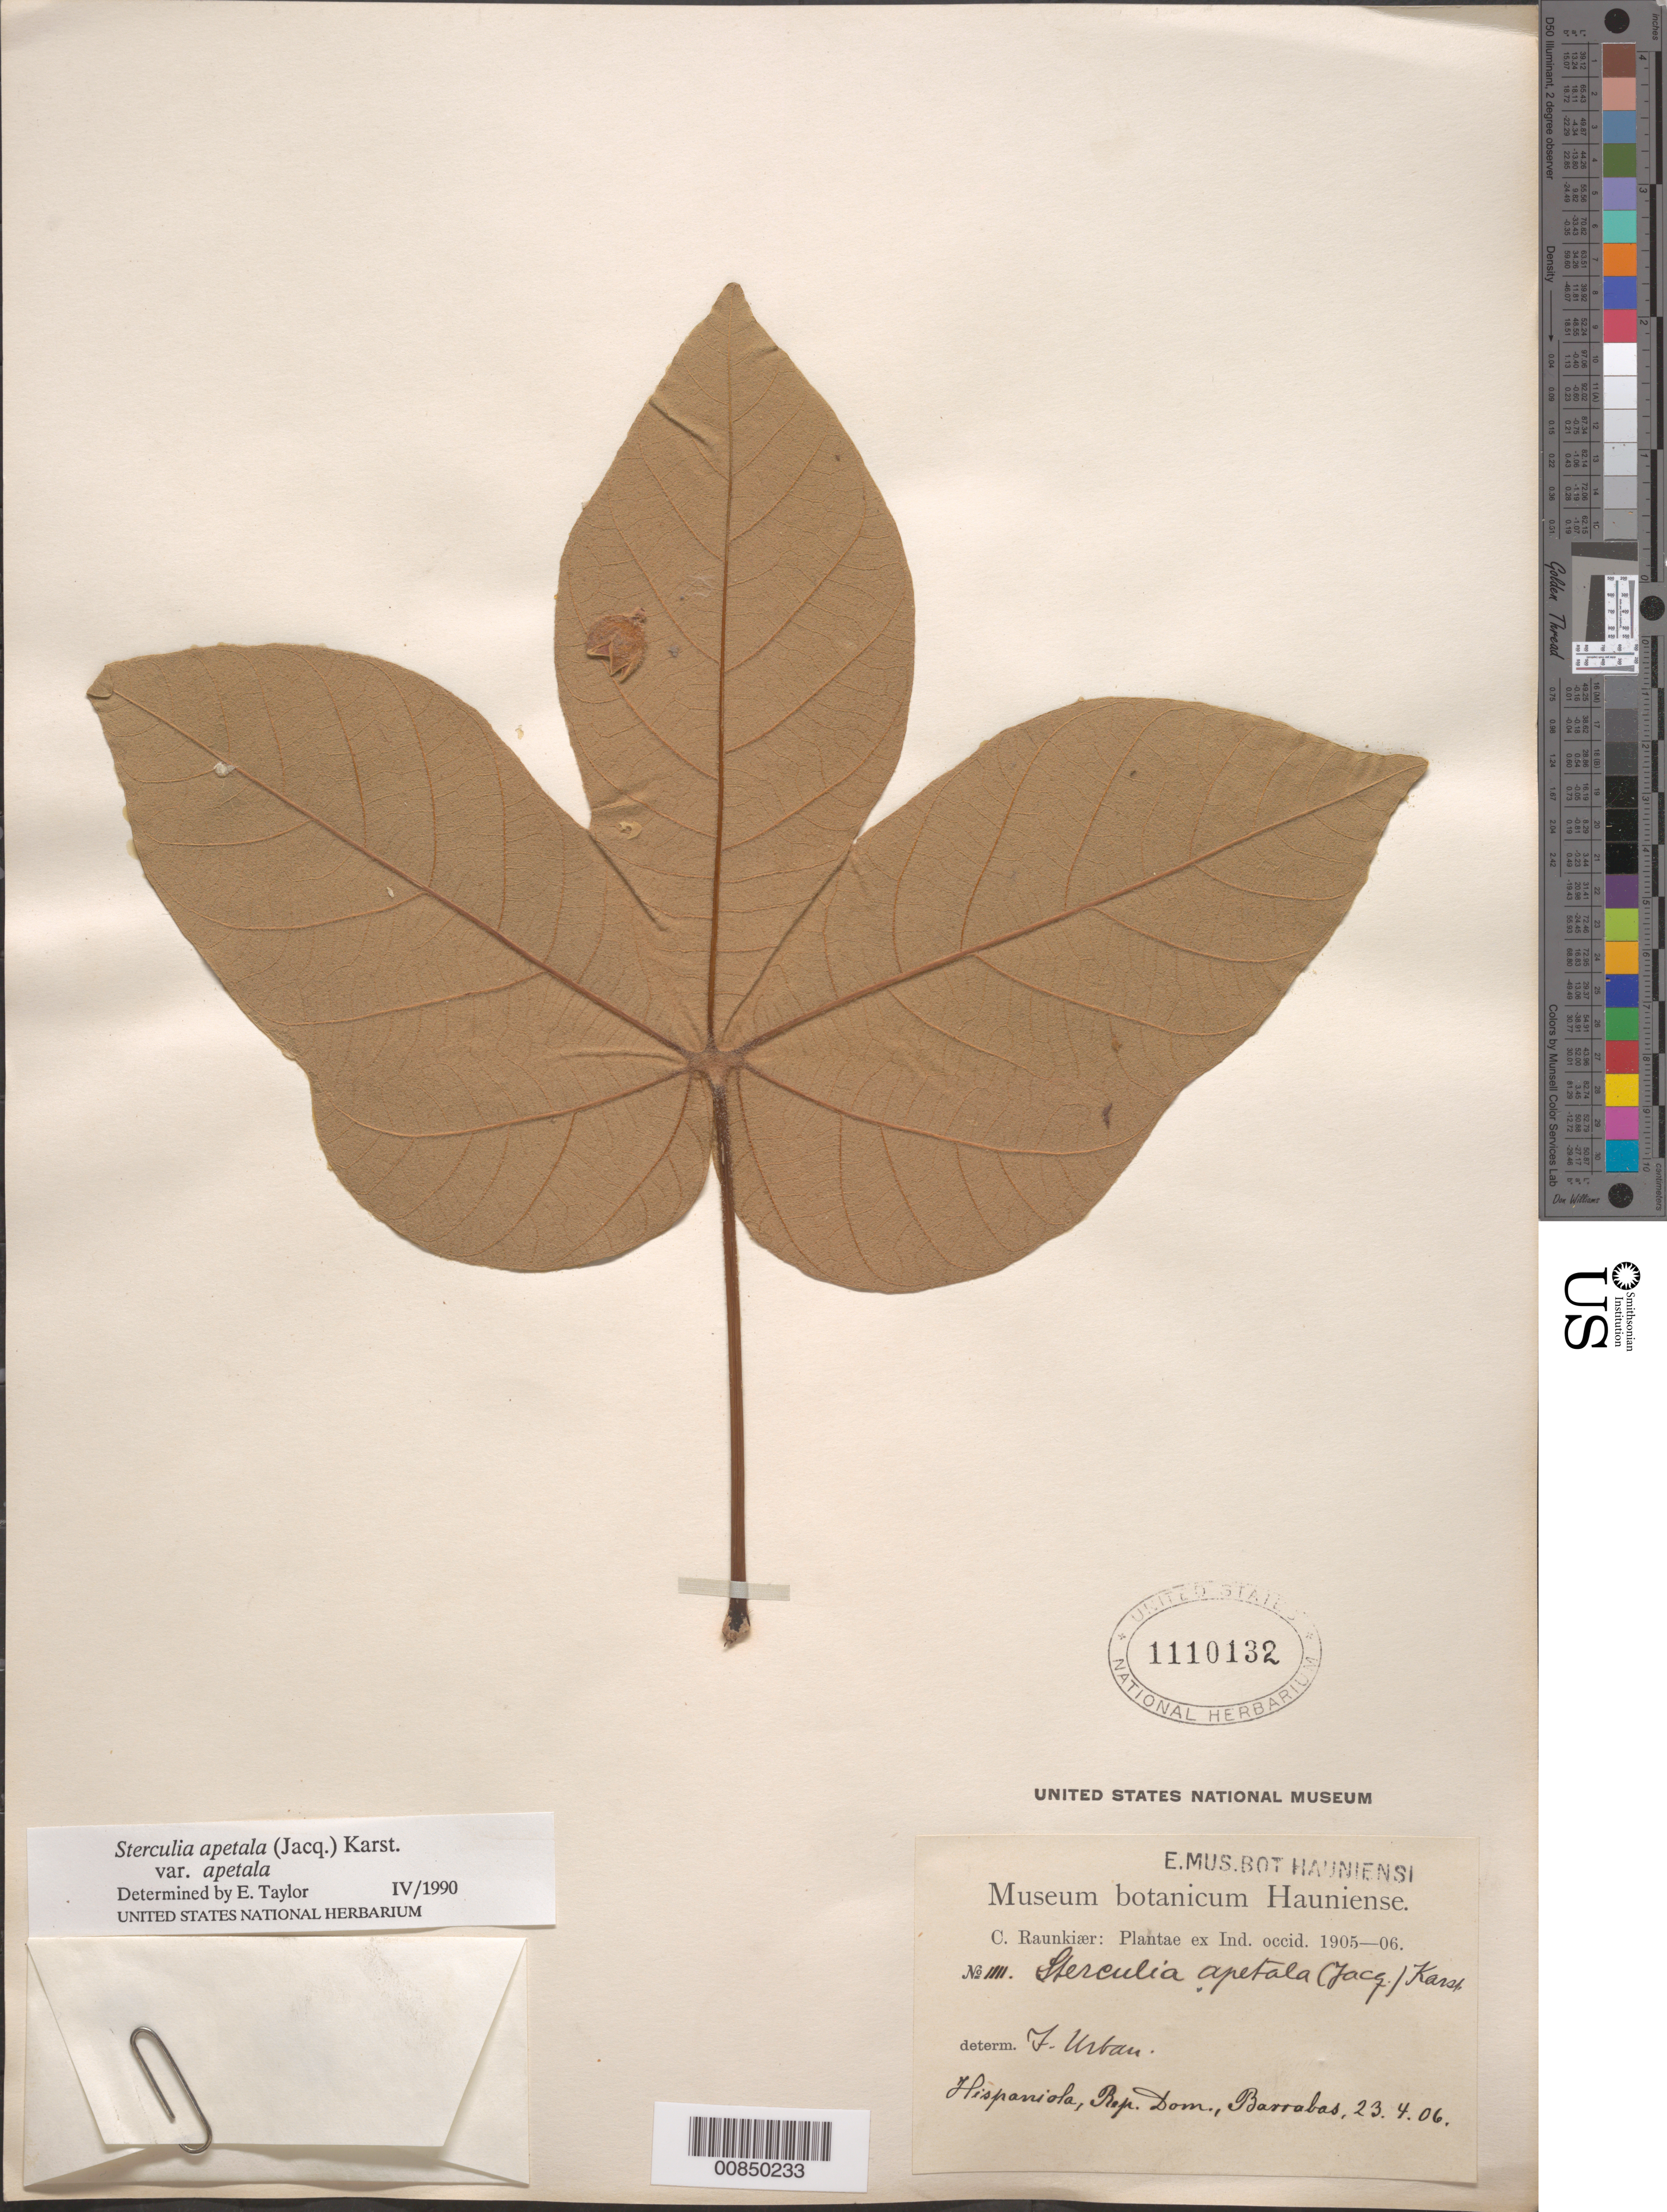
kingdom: Plantae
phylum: Tracheophyta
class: Magnoliopsida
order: Malvales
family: Malvaceae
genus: Sterculia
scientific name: Sterculia apetala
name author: (Jacq.) H. Karst.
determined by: Taylor, E.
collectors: C. C. Raunkiaer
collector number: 1111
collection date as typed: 23 Apr 1906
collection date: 1906-04-23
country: Dominican Republic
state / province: Puerto Plata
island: Hispaniola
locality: Barrabas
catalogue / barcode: US 1110132